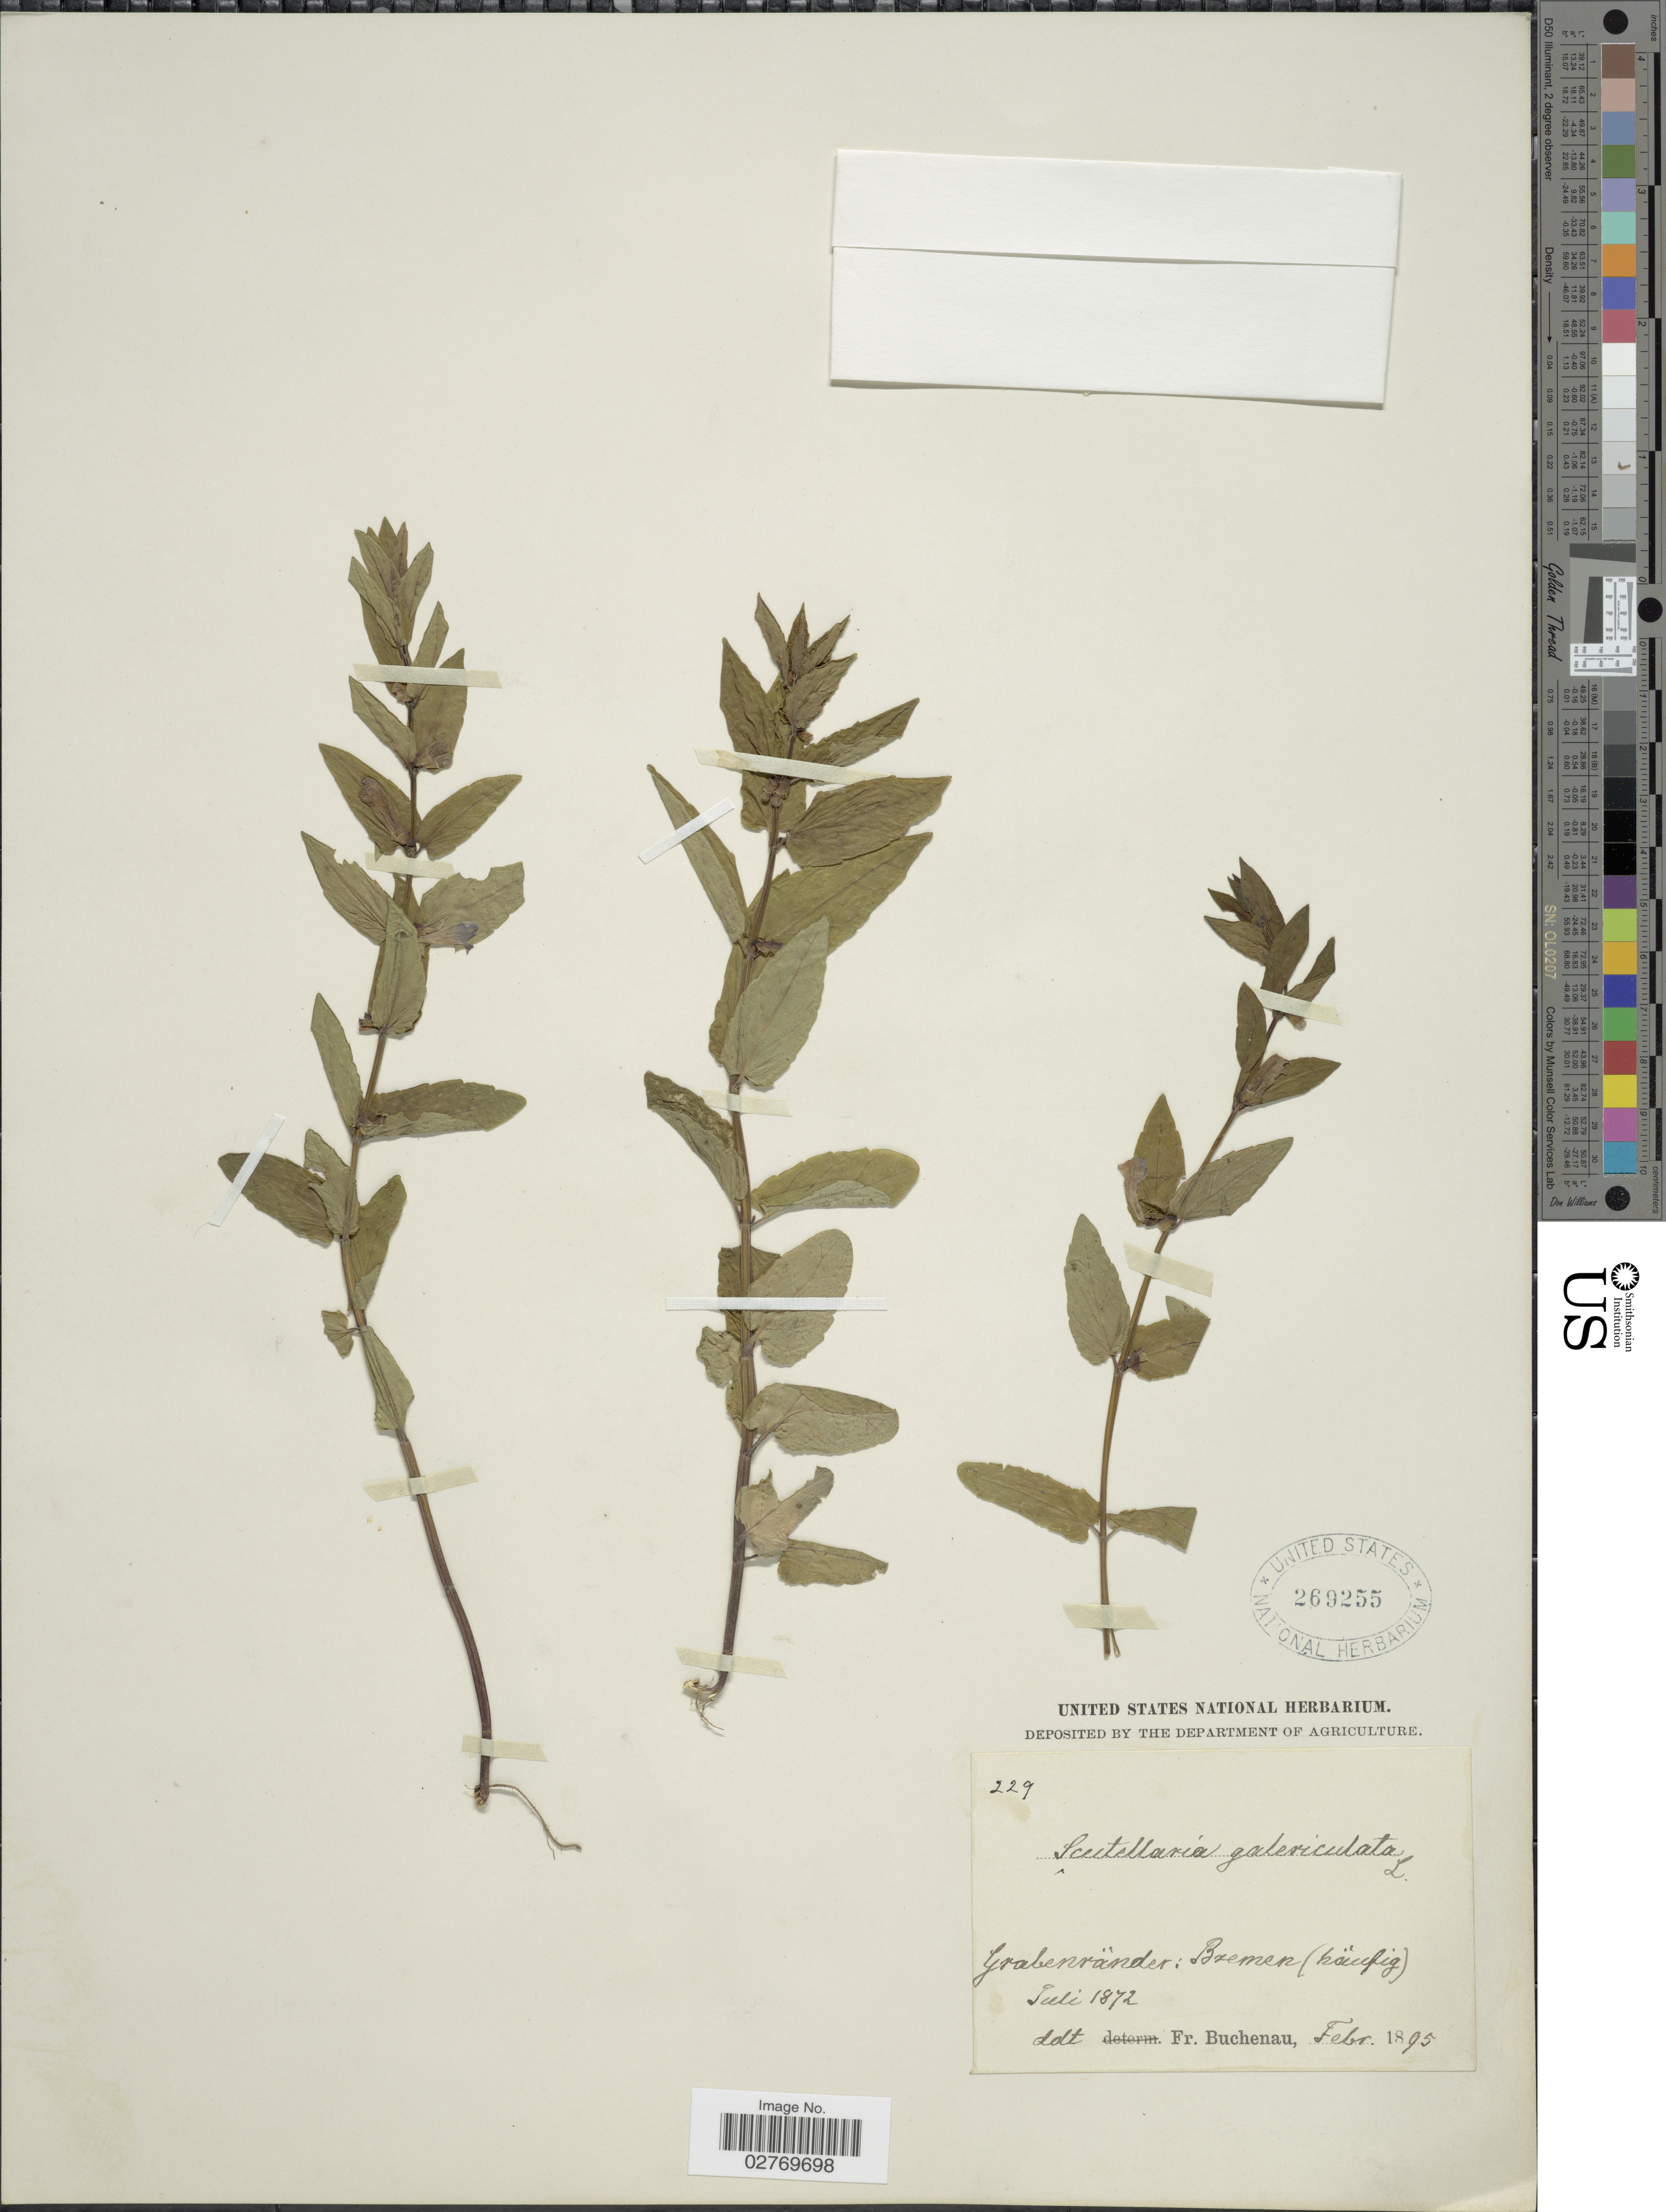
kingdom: Plantae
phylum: Tracheophyta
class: Magnoliopsida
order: Lamiales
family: Lamiaceae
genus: Scutellaria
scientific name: Scutellaria galericulata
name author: L.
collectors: F. Buchenau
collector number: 229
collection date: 1872-07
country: Germany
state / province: Bremen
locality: Grabenränder: Bremen (häufig).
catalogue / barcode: US 269255